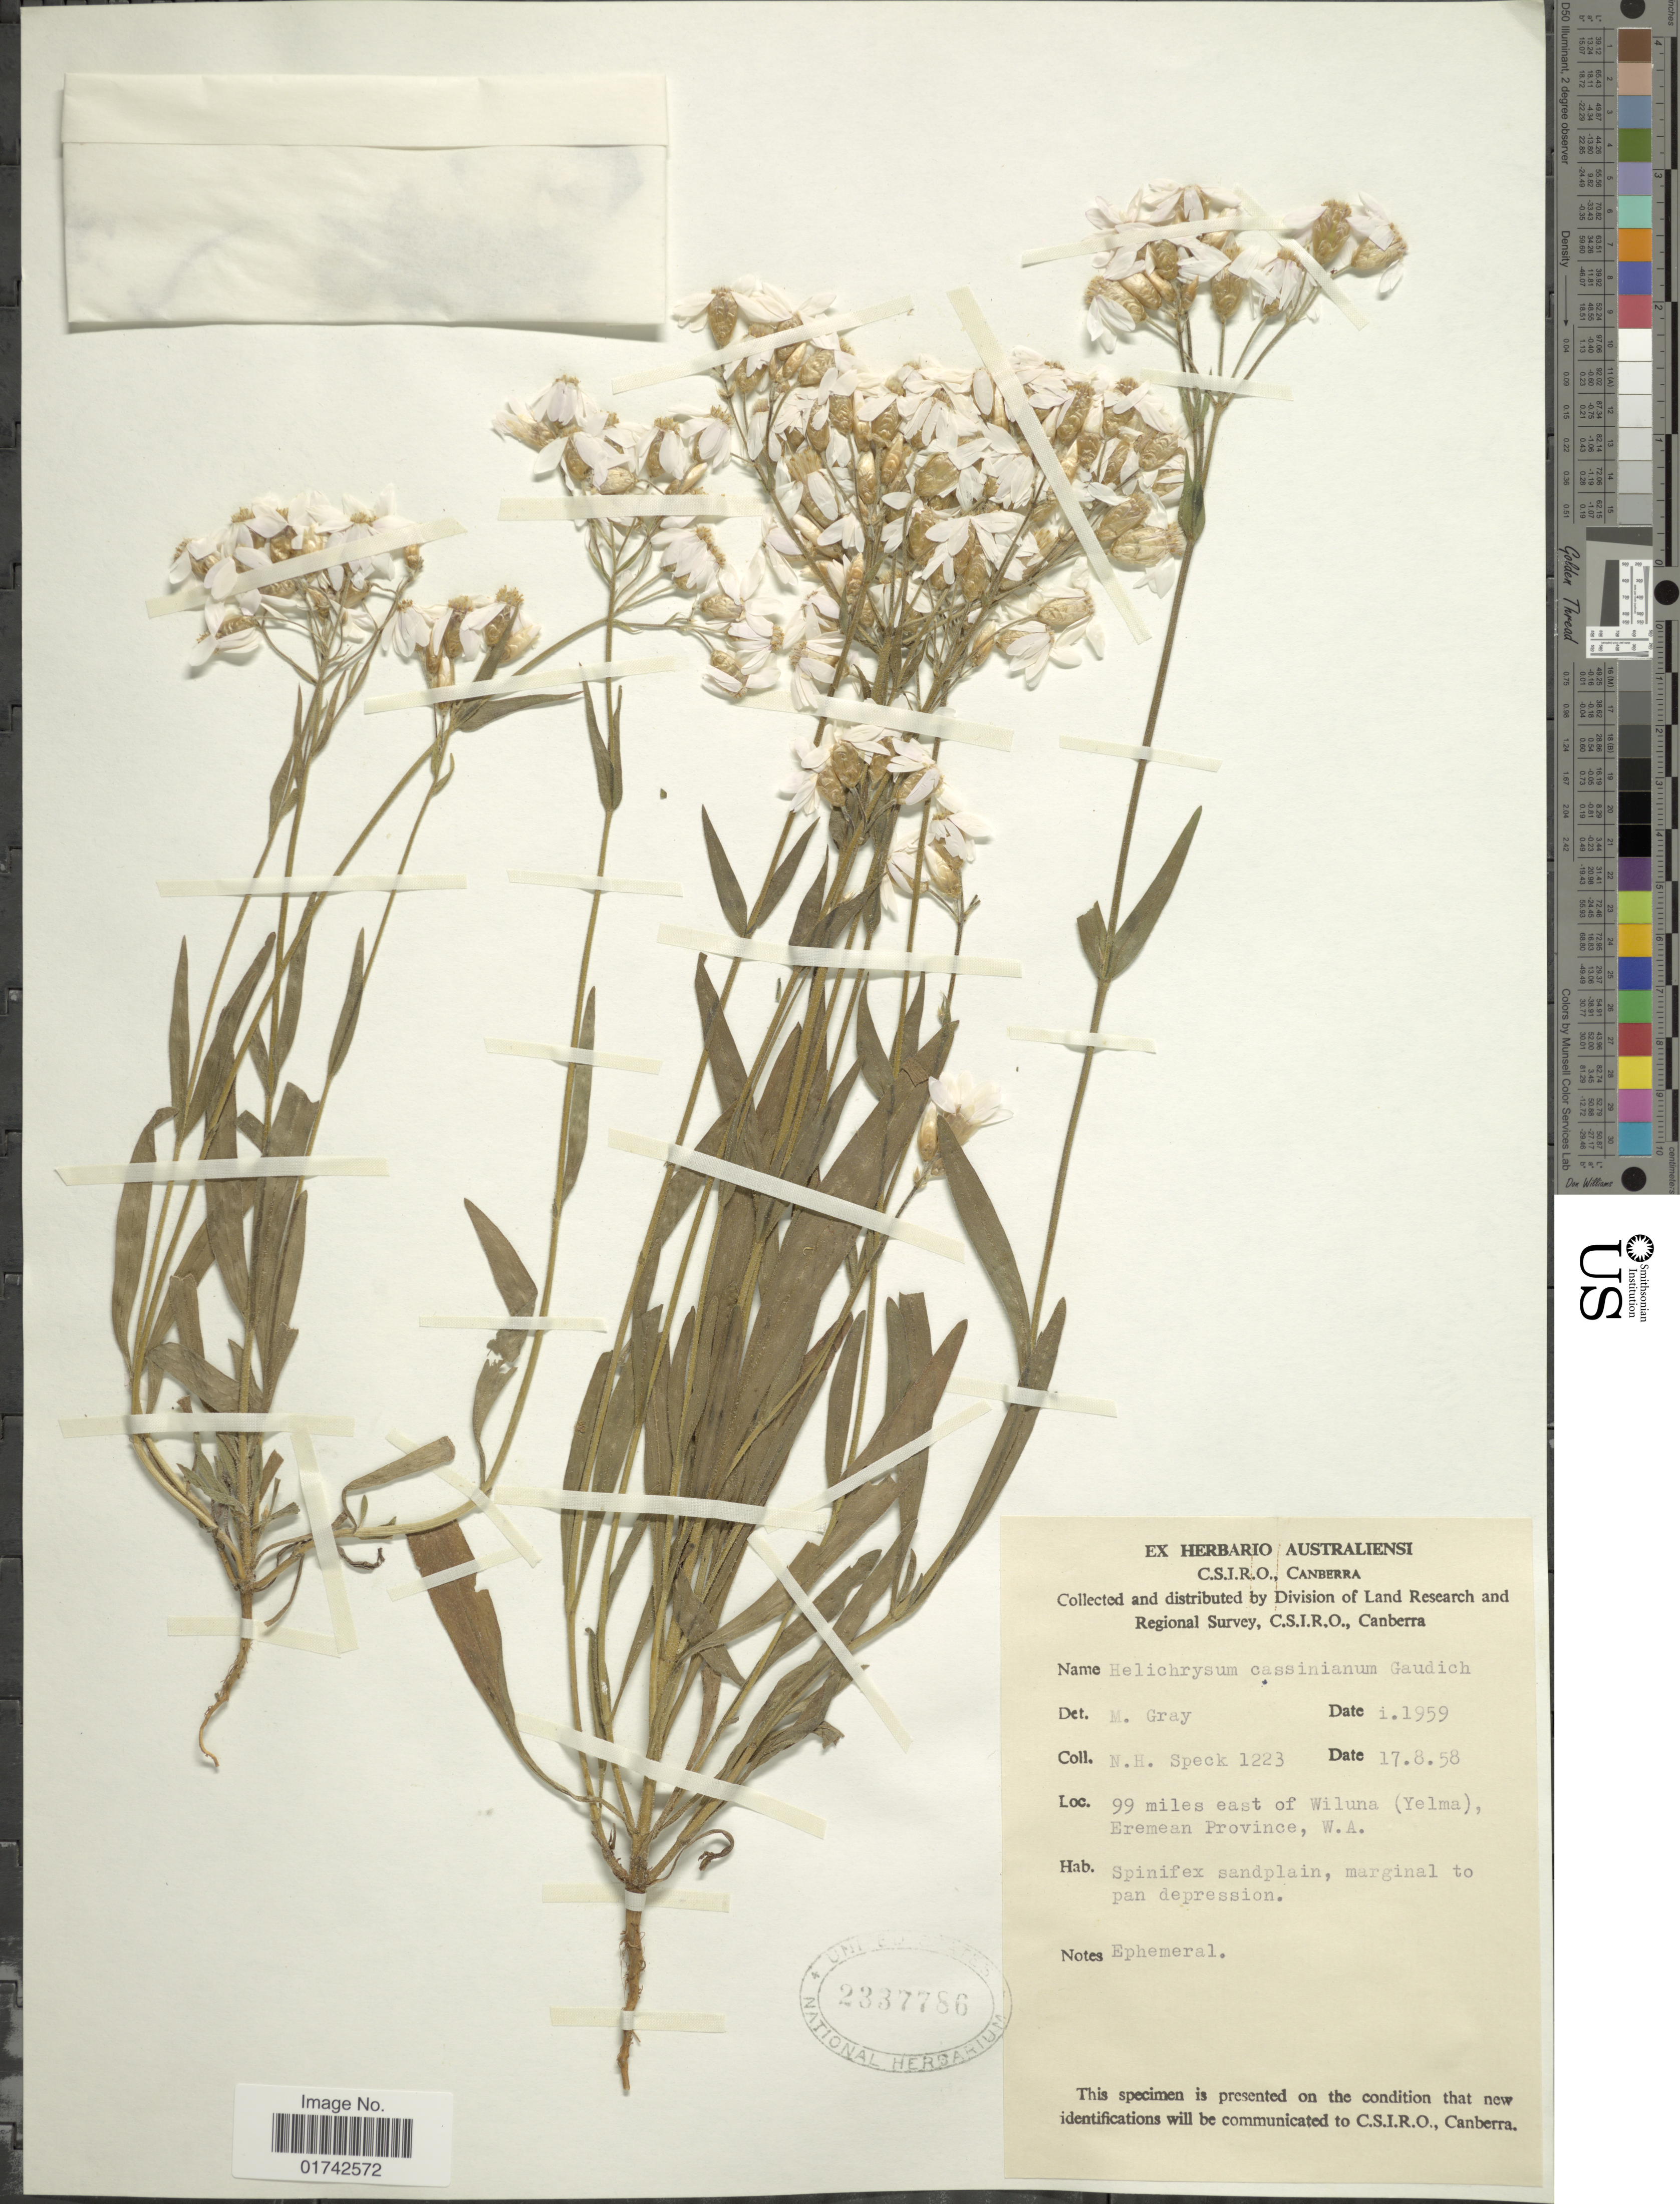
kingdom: Plantae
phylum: Tracheophyta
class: Magnoliopsida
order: Asterales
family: Asteraceae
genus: Helichrysum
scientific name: Helichrysum cassinianum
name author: Gaudich.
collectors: N. Speck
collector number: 1223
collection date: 1958-08-17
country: Australia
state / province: Western Australia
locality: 99 miles east of Wiluna (Yelma), Eremean Province, W.A.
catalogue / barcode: US 2337786